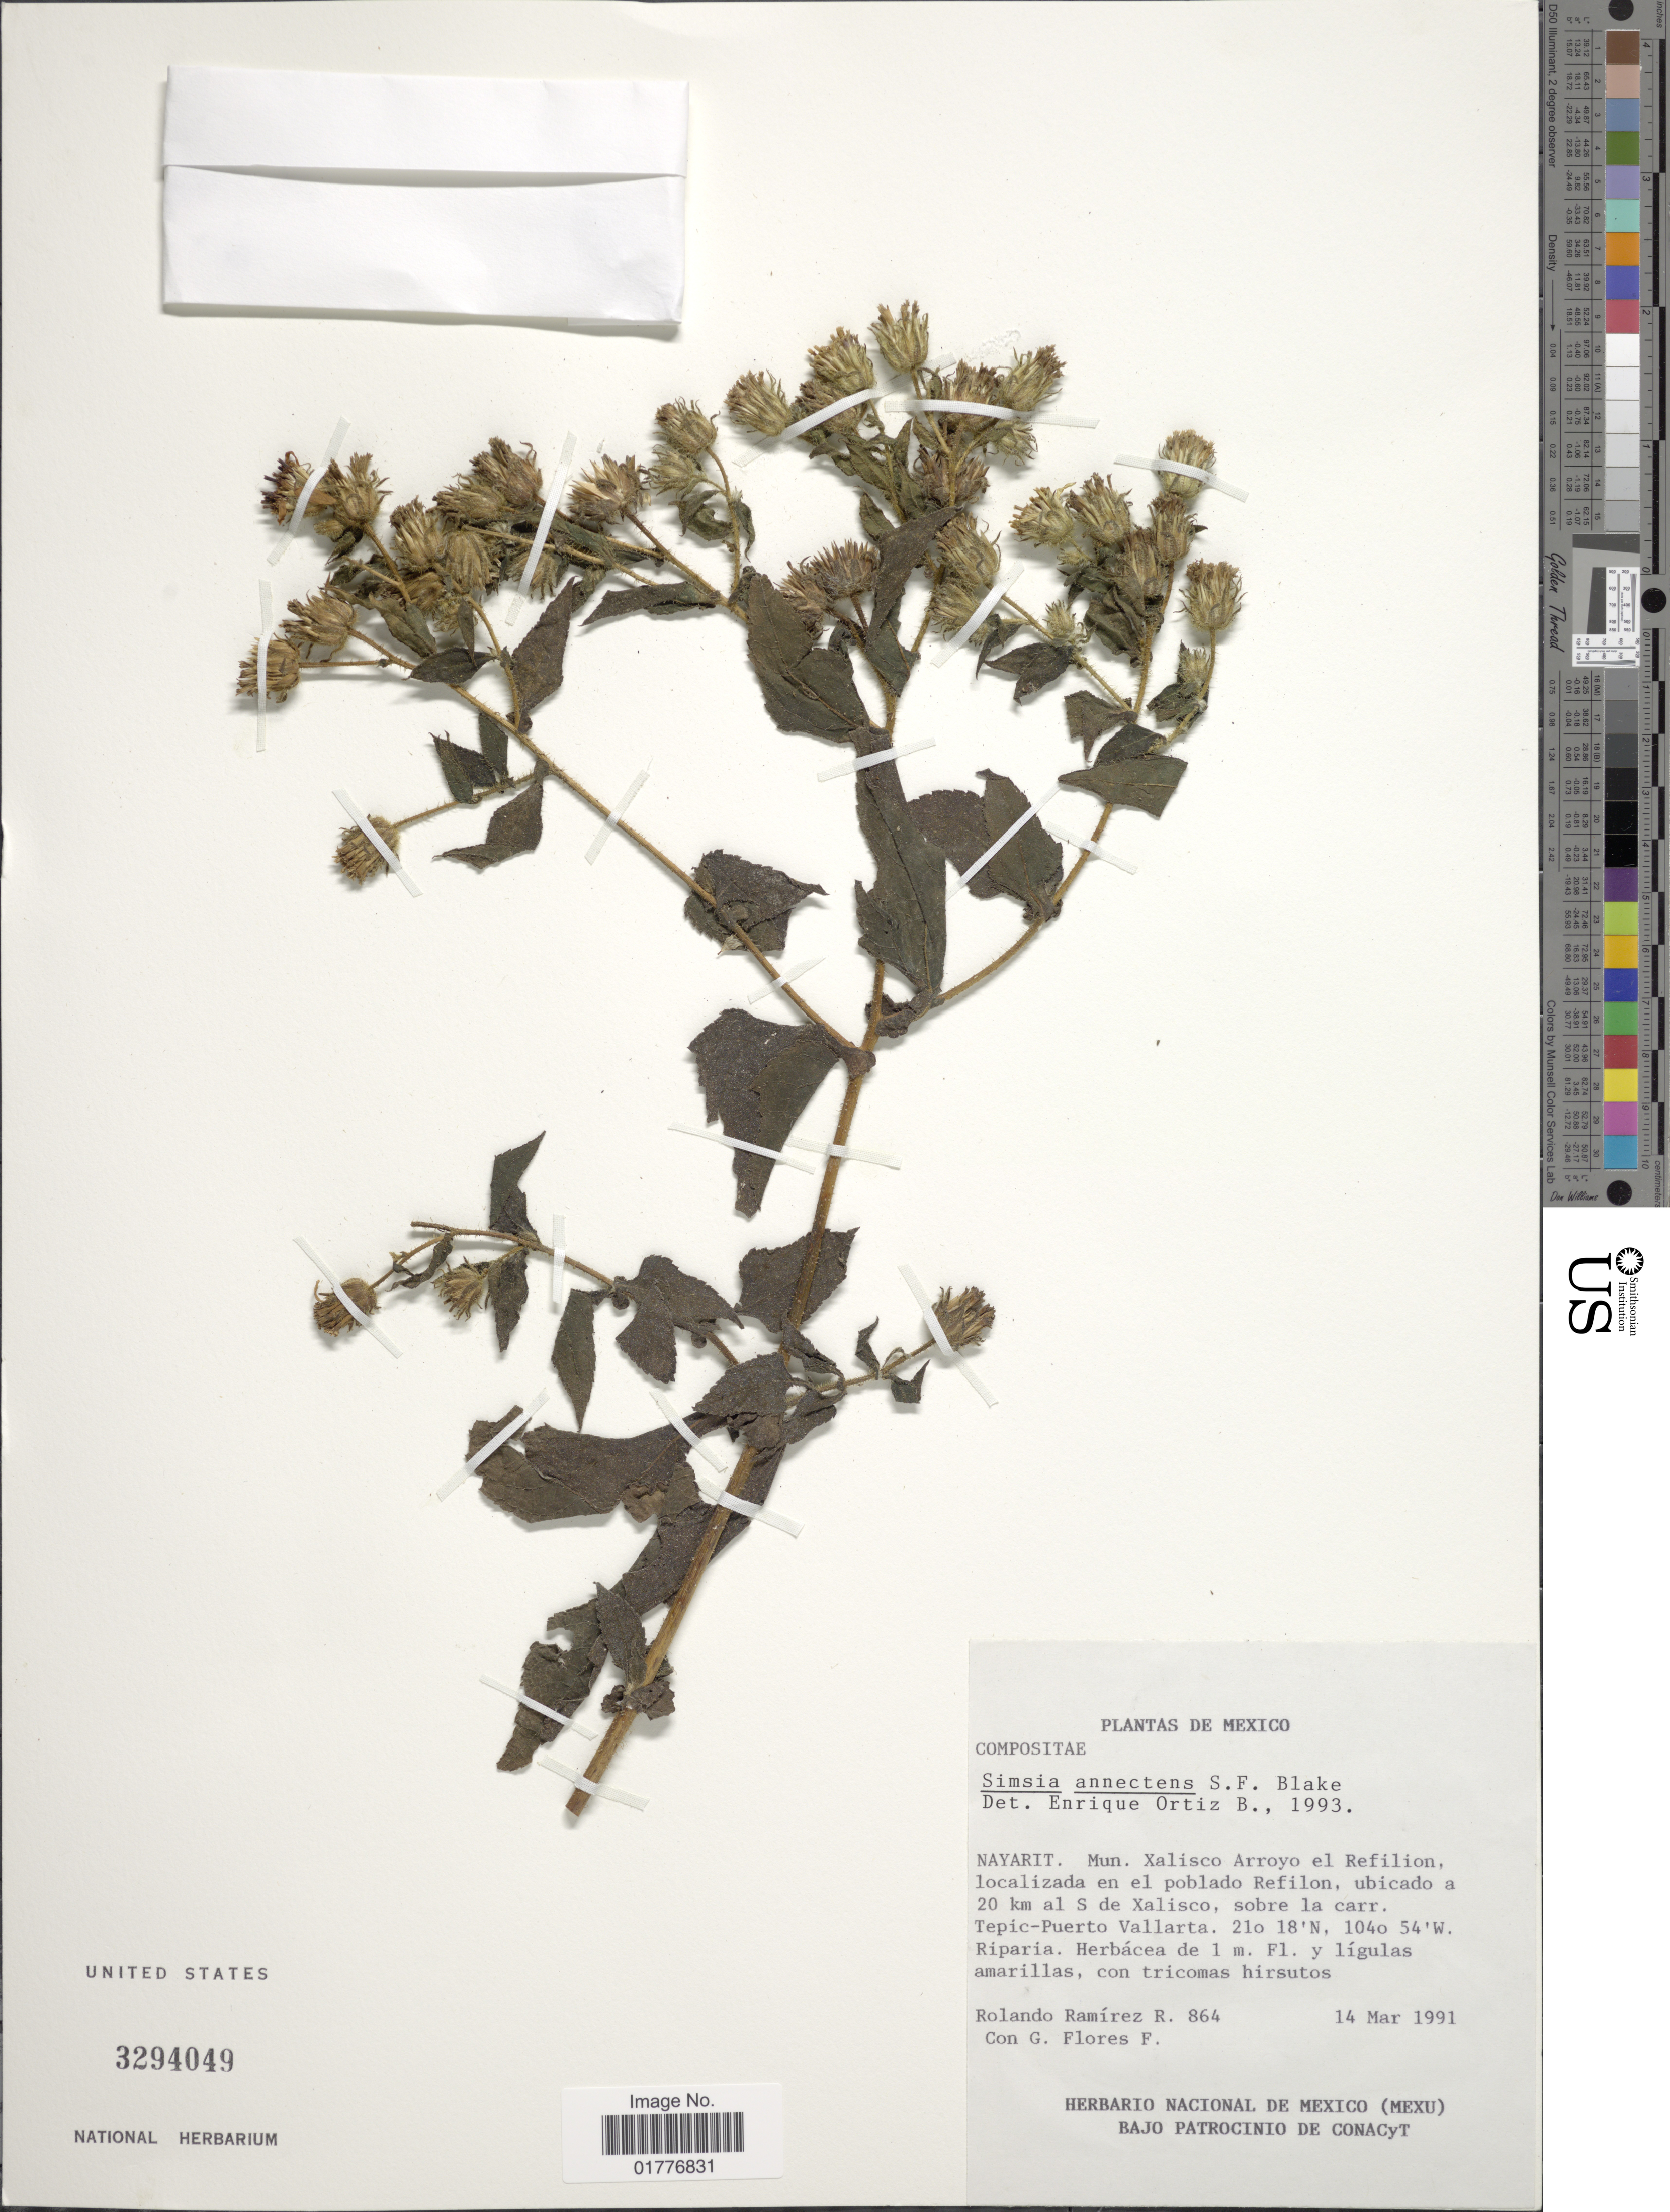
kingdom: Plantae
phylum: Tracheophyta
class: Magnoliopsida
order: Asterales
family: Asteraceae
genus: Simsia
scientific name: Simsia annectens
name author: S.F. Blake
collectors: R. Ramirez & G. Flores F.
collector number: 864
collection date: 1991-03-14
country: Mexico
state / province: Nayarit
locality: Mun. Xalisco Arroyo el Refilion, localizada en el poblada Refilon, unicado a 20 km al S de Xalisco, sobre la carr. Tepic-Puerto Vallarta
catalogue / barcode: US 3294049